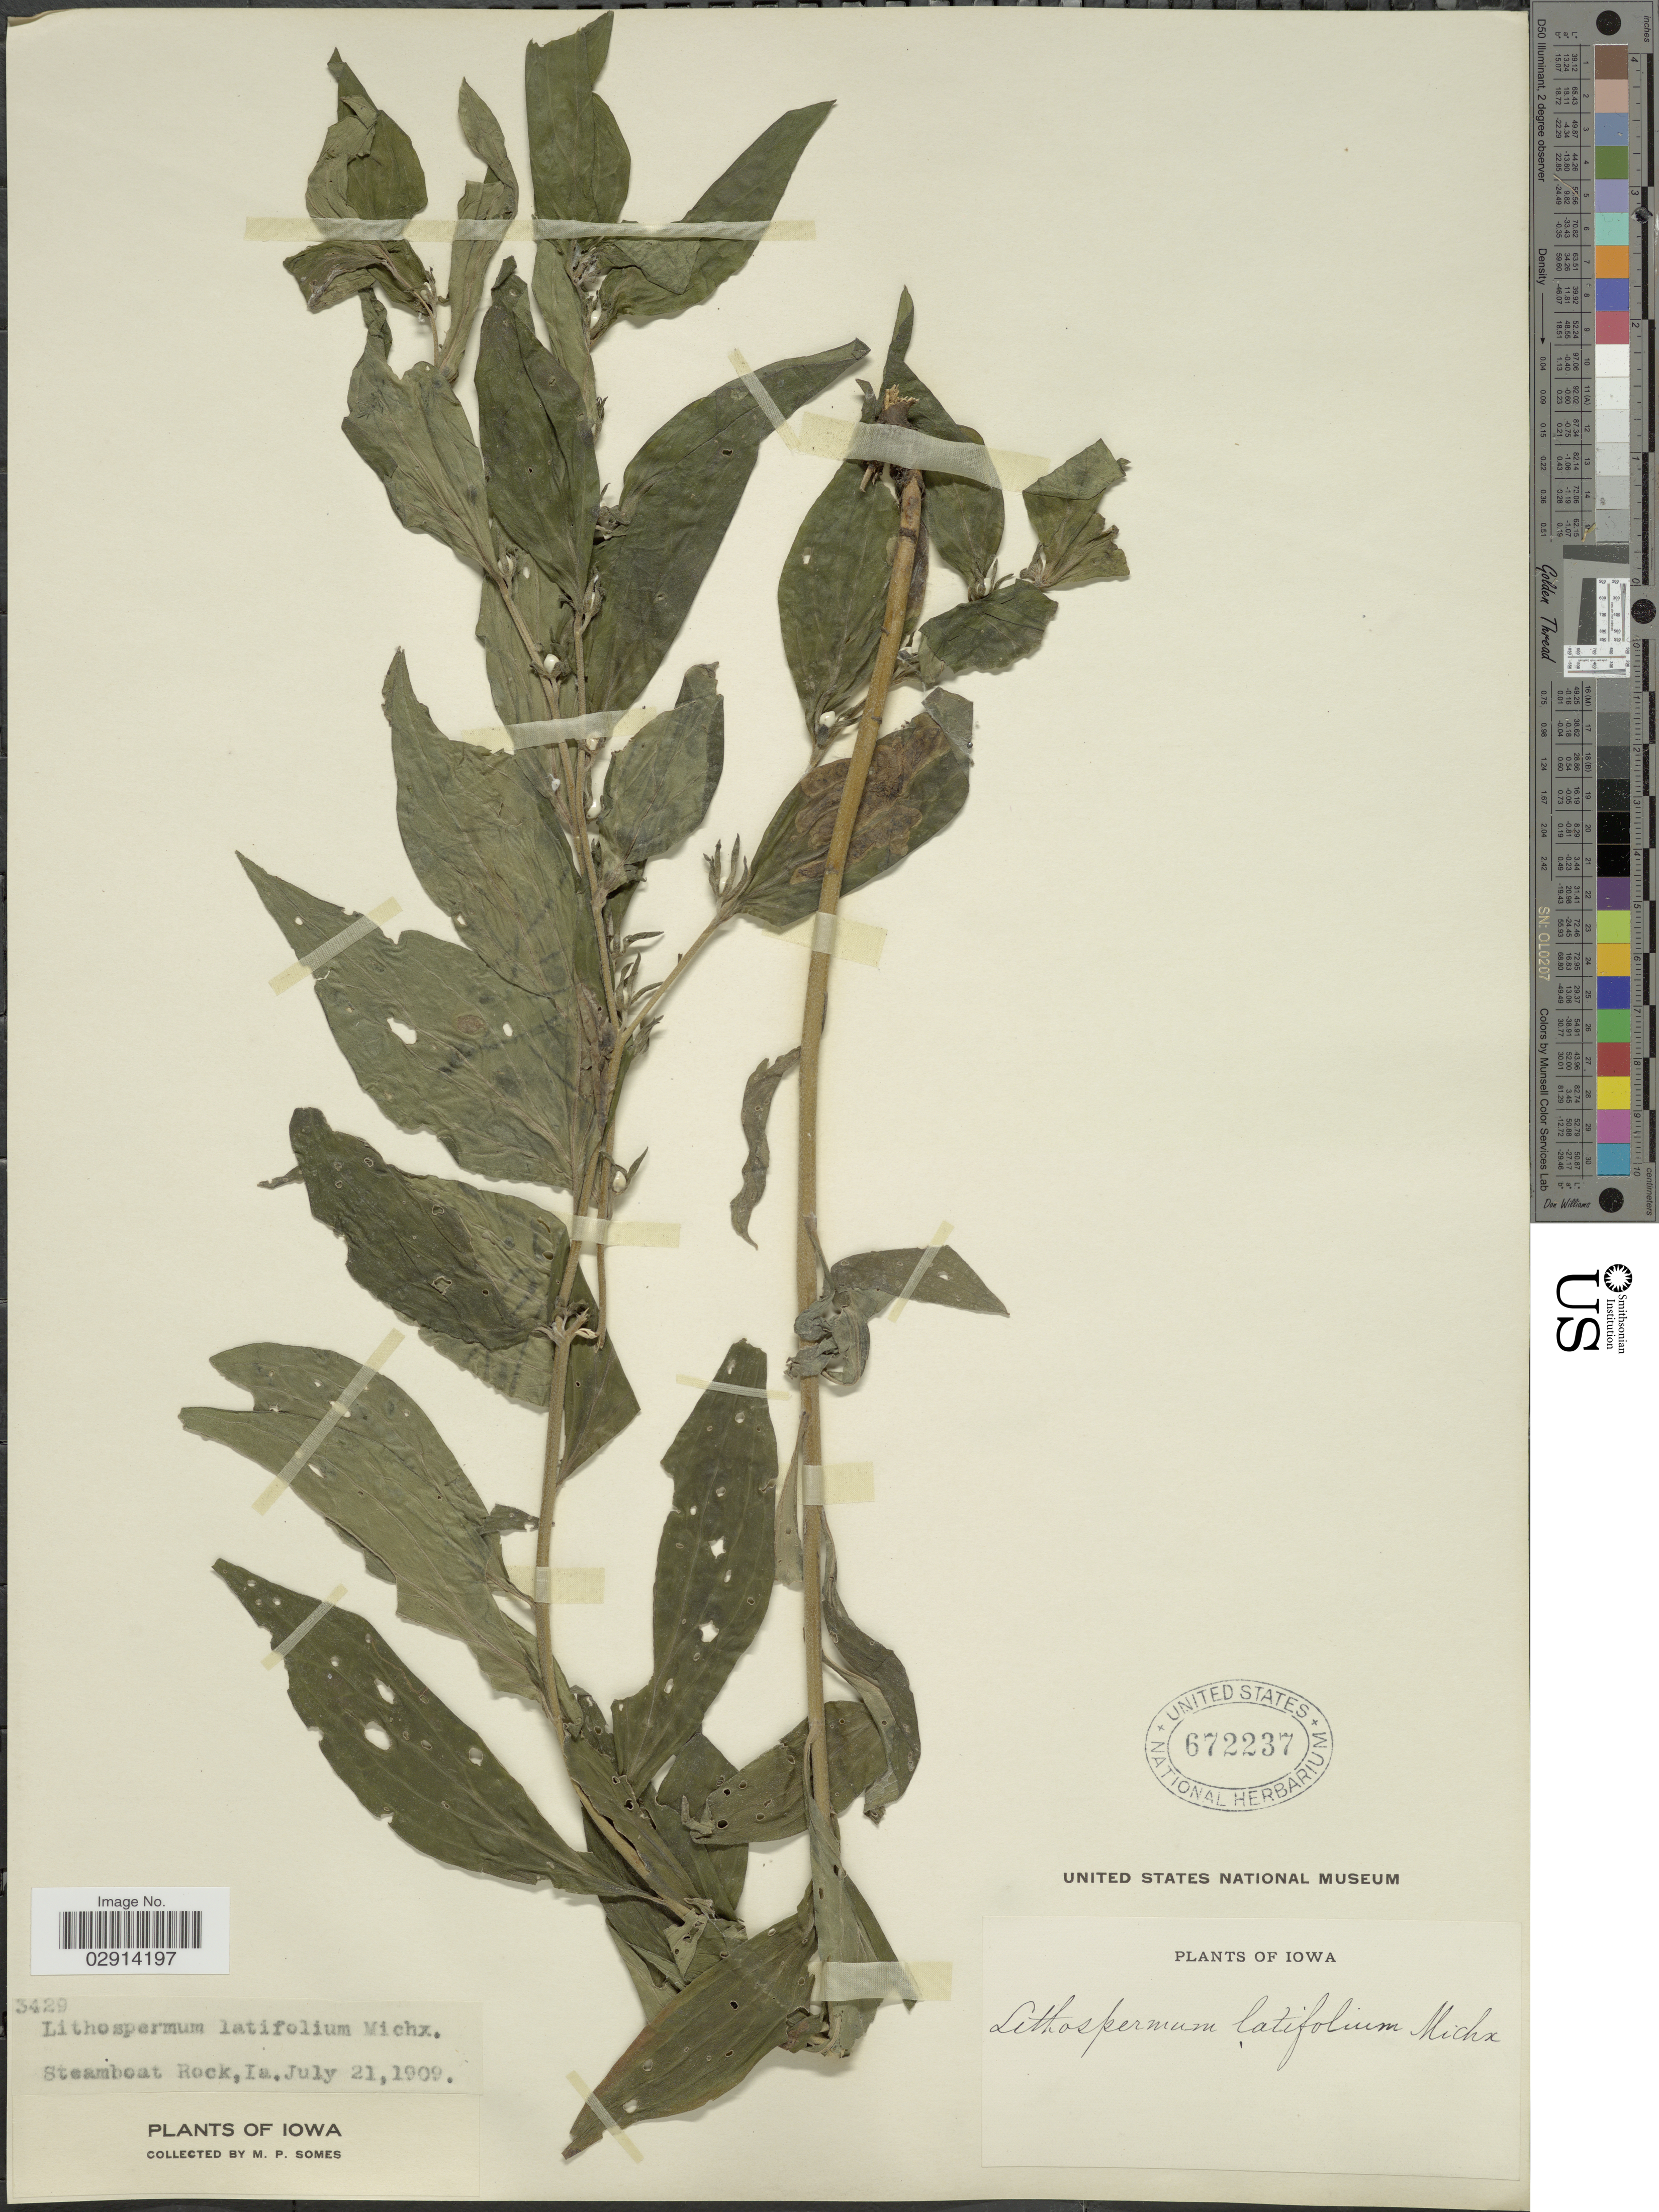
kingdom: Plantae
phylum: Tracheophyta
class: Magnoliopsida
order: Boraginales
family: Boraginaceae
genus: Lithospermum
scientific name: Lithospermum latifolium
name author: Michx.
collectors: M. Somes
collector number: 3429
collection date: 1909-07-21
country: United States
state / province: Iowa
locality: Steamboat Rock, Ia.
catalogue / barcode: US 672237